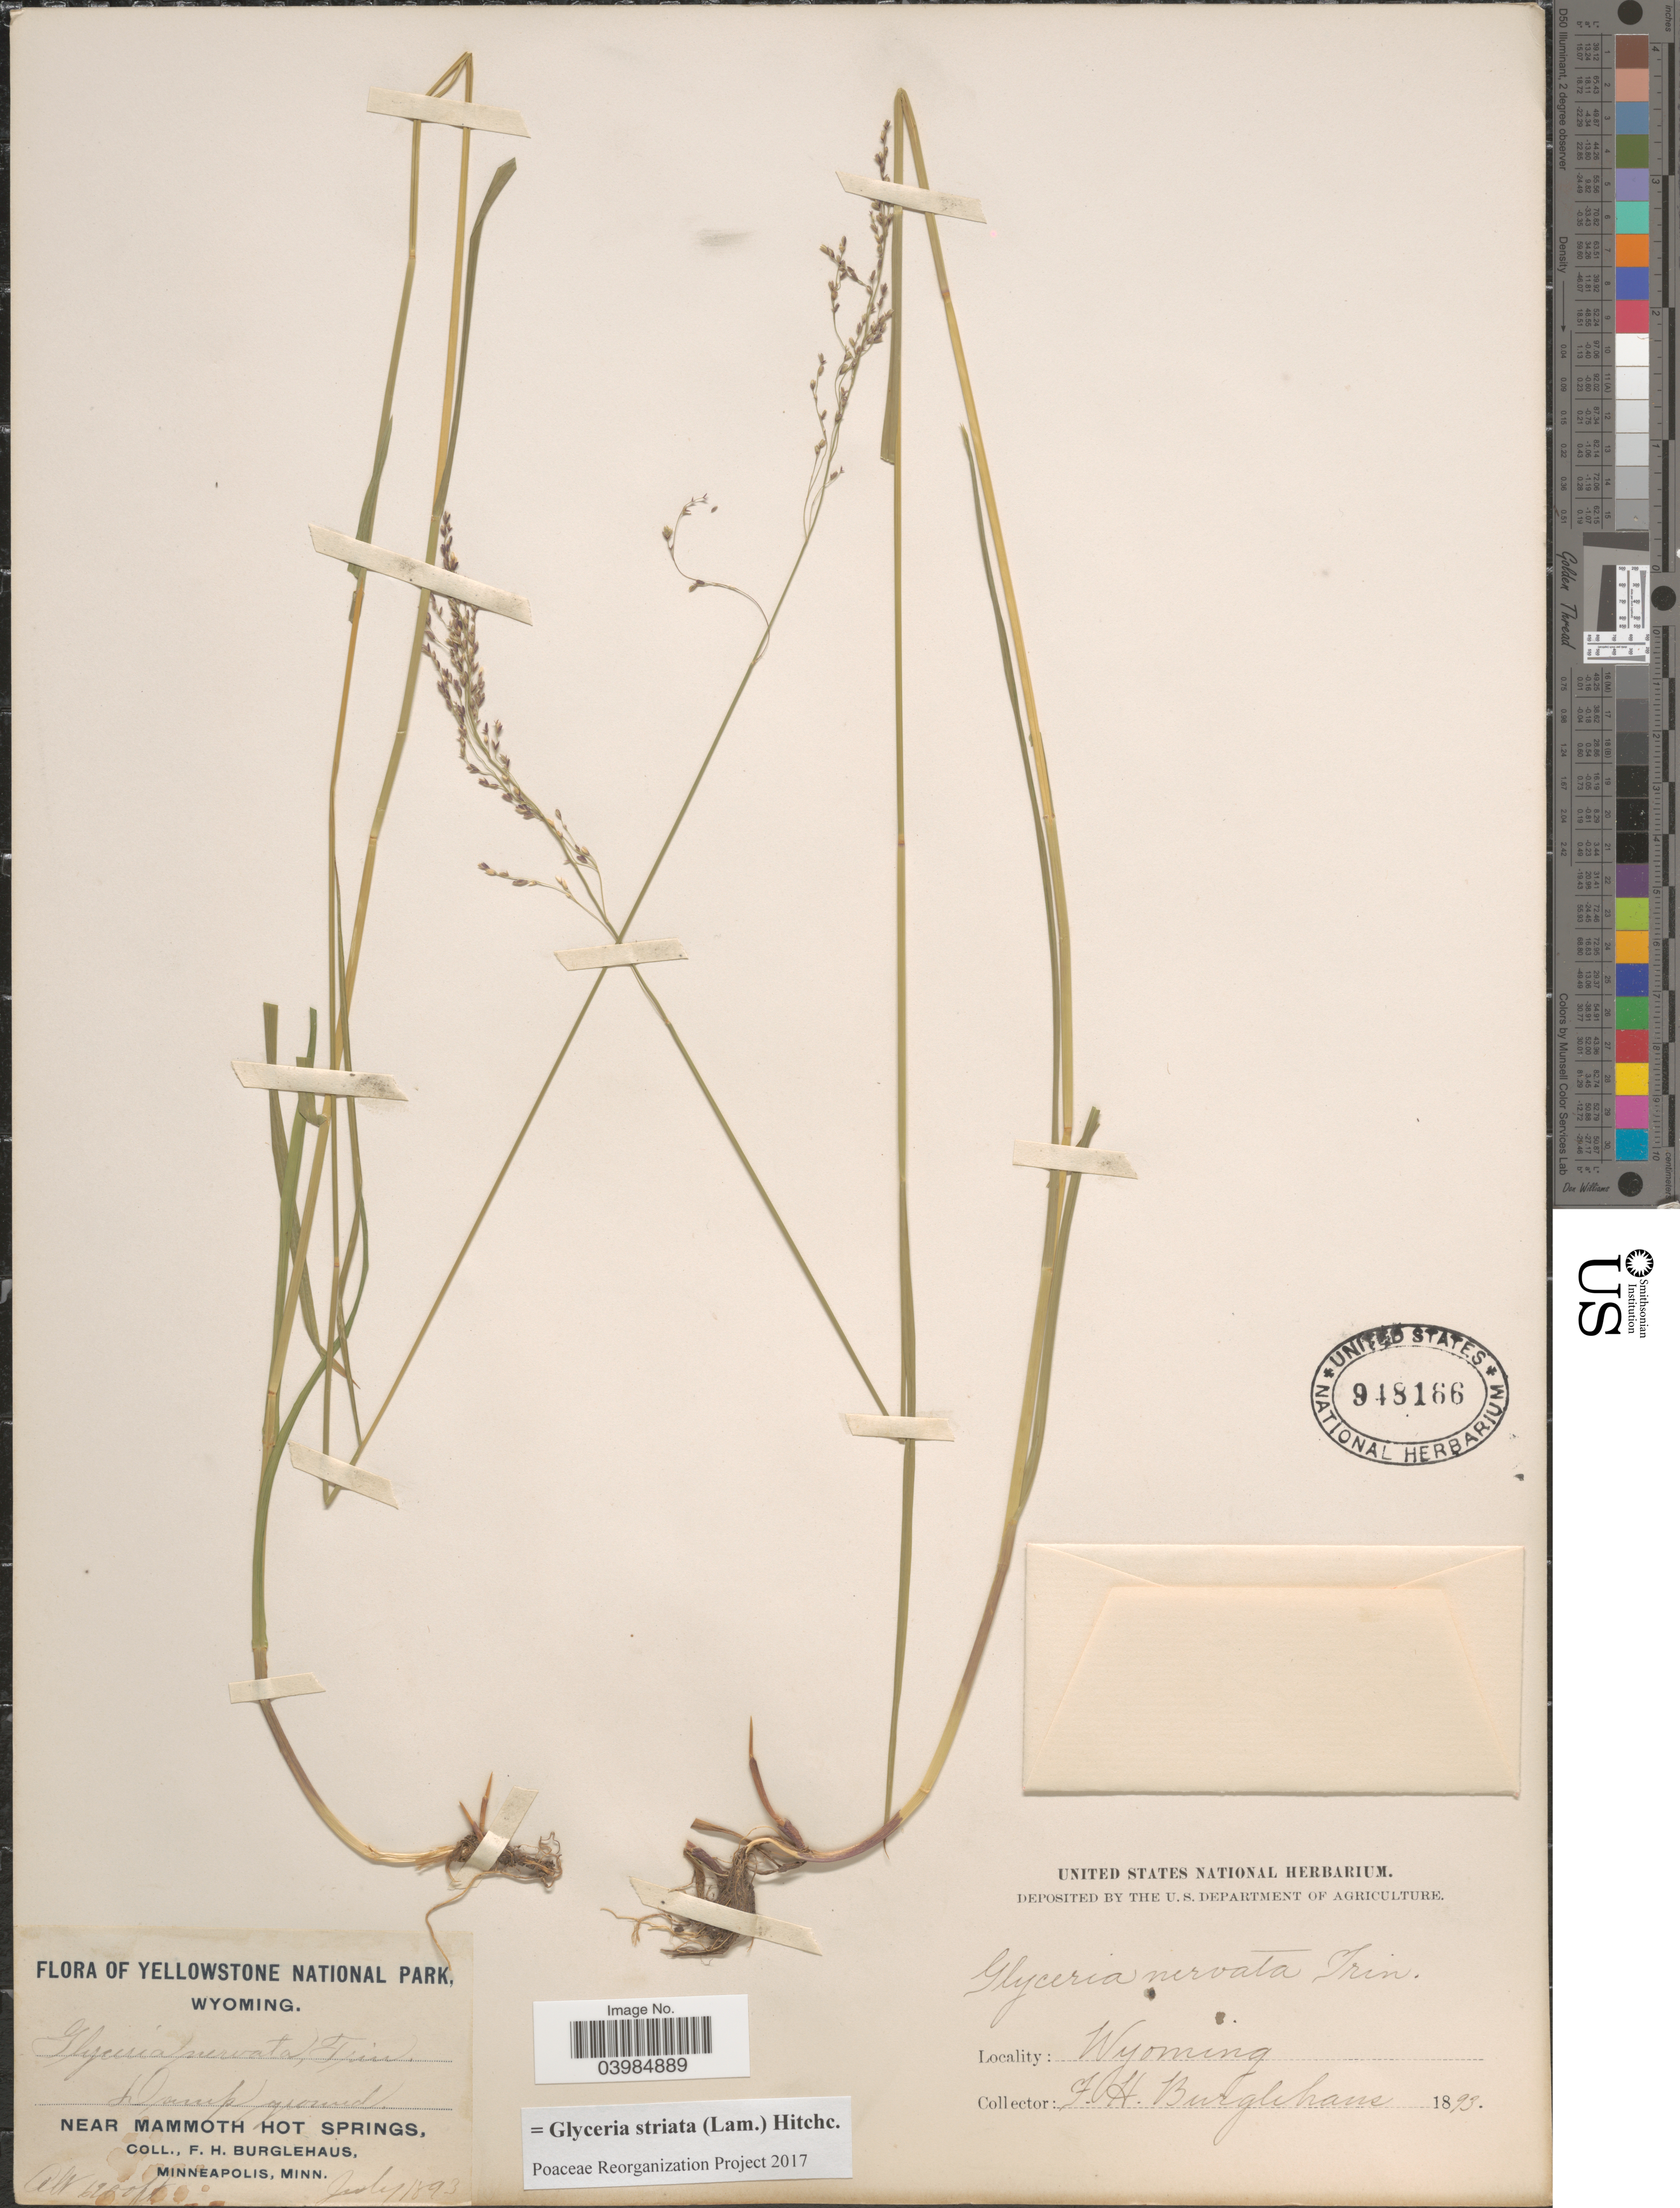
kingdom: Plantae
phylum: Tracheophyta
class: Liliopsida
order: Poales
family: Poaceae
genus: Glyceria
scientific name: Glyceria striata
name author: (Lam.) Hitchc.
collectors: F. Burglehaus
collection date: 1893-07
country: United States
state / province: Wyoming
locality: Yellowstone National Park. Near Mammoth Hot Springs.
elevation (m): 1890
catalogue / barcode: US 948166